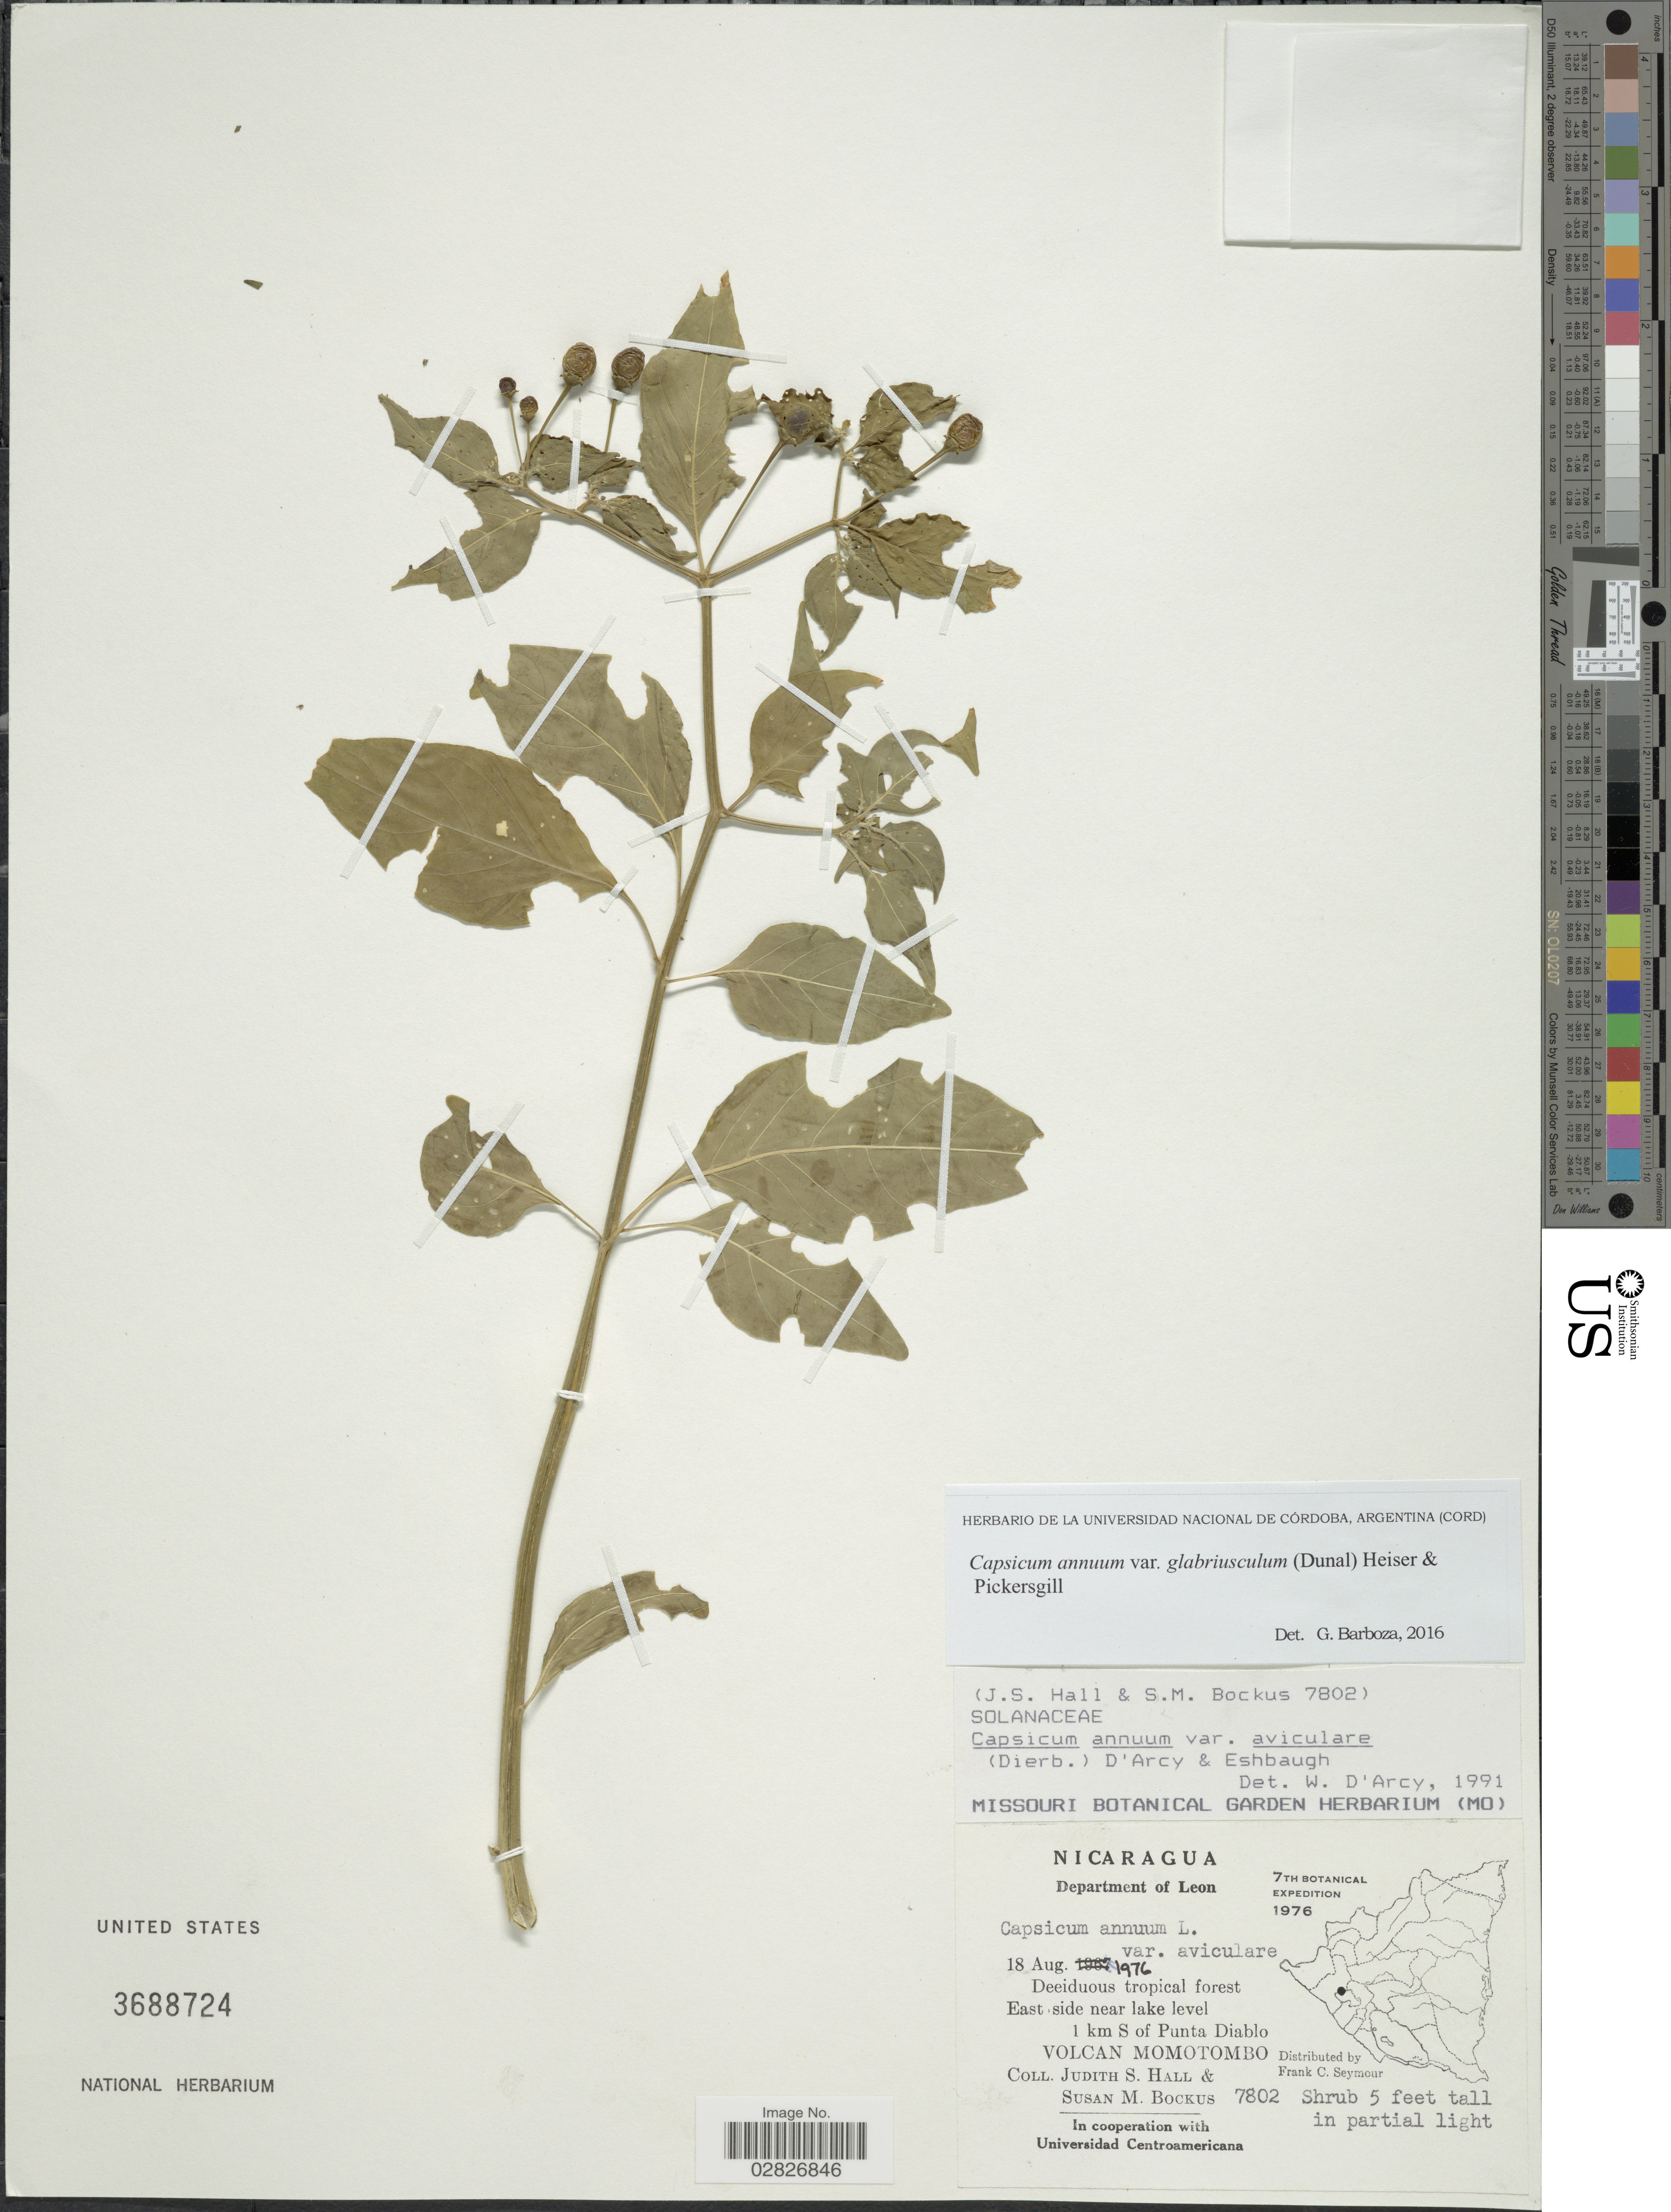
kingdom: Plantae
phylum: Tracheophyta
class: Magnoliopsida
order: Solanales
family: Solanaceae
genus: Capsicum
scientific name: Capsicum annuum var. glabriusculum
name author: (Dunal) Heiser & Pickersgill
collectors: J. Hall & S. Bockus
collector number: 7802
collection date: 1976-08-18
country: Nicaragua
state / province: Leon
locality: Department of Leon, East side near lake level, 1 km S of Punta Diablo, Volcan Momotombo.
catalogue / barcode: US 3688724